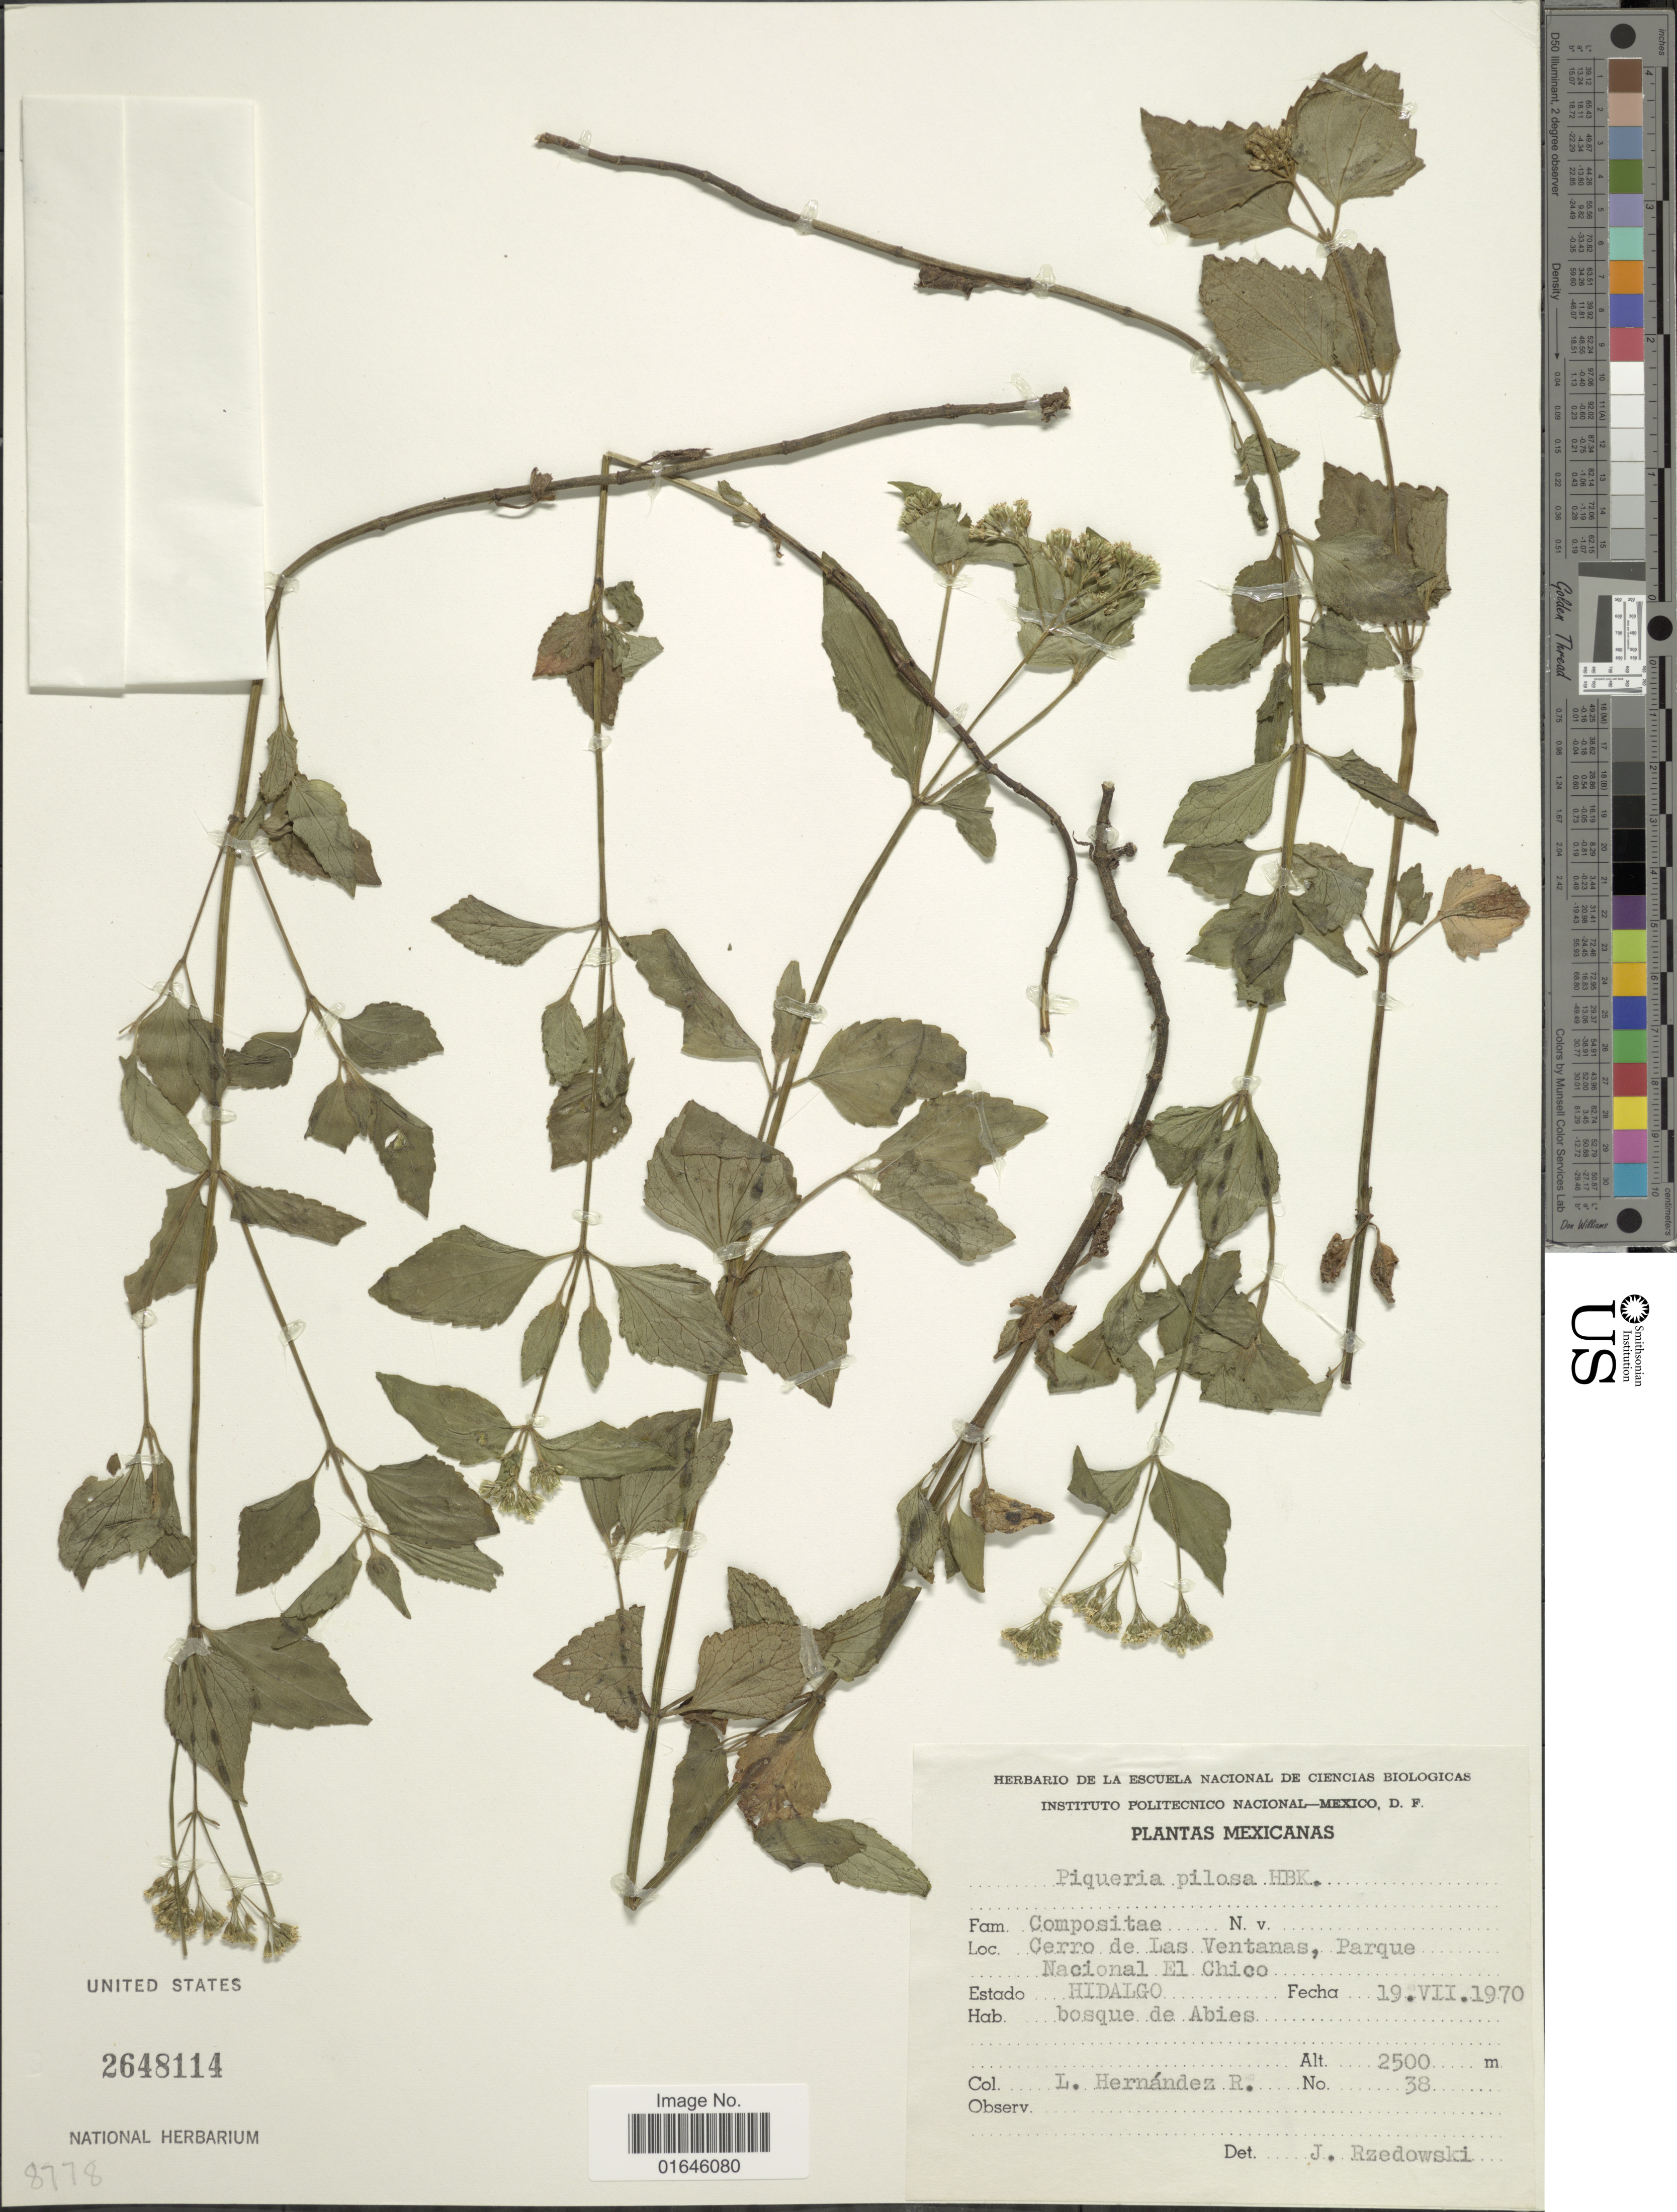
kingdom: Plantae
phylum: Tracheophyta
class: Magnoliopsida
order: Asterales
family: Asteraceae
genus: Piqueria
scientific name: Piqueria pilosa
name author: Kunth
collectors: L. Hernández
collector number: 38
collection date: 1970-07-19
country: Mexico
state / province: Hidalgo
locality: Cerro de Las Ventanas, Parque Nacional El Chico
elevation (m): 2500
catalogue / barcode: US 2648114